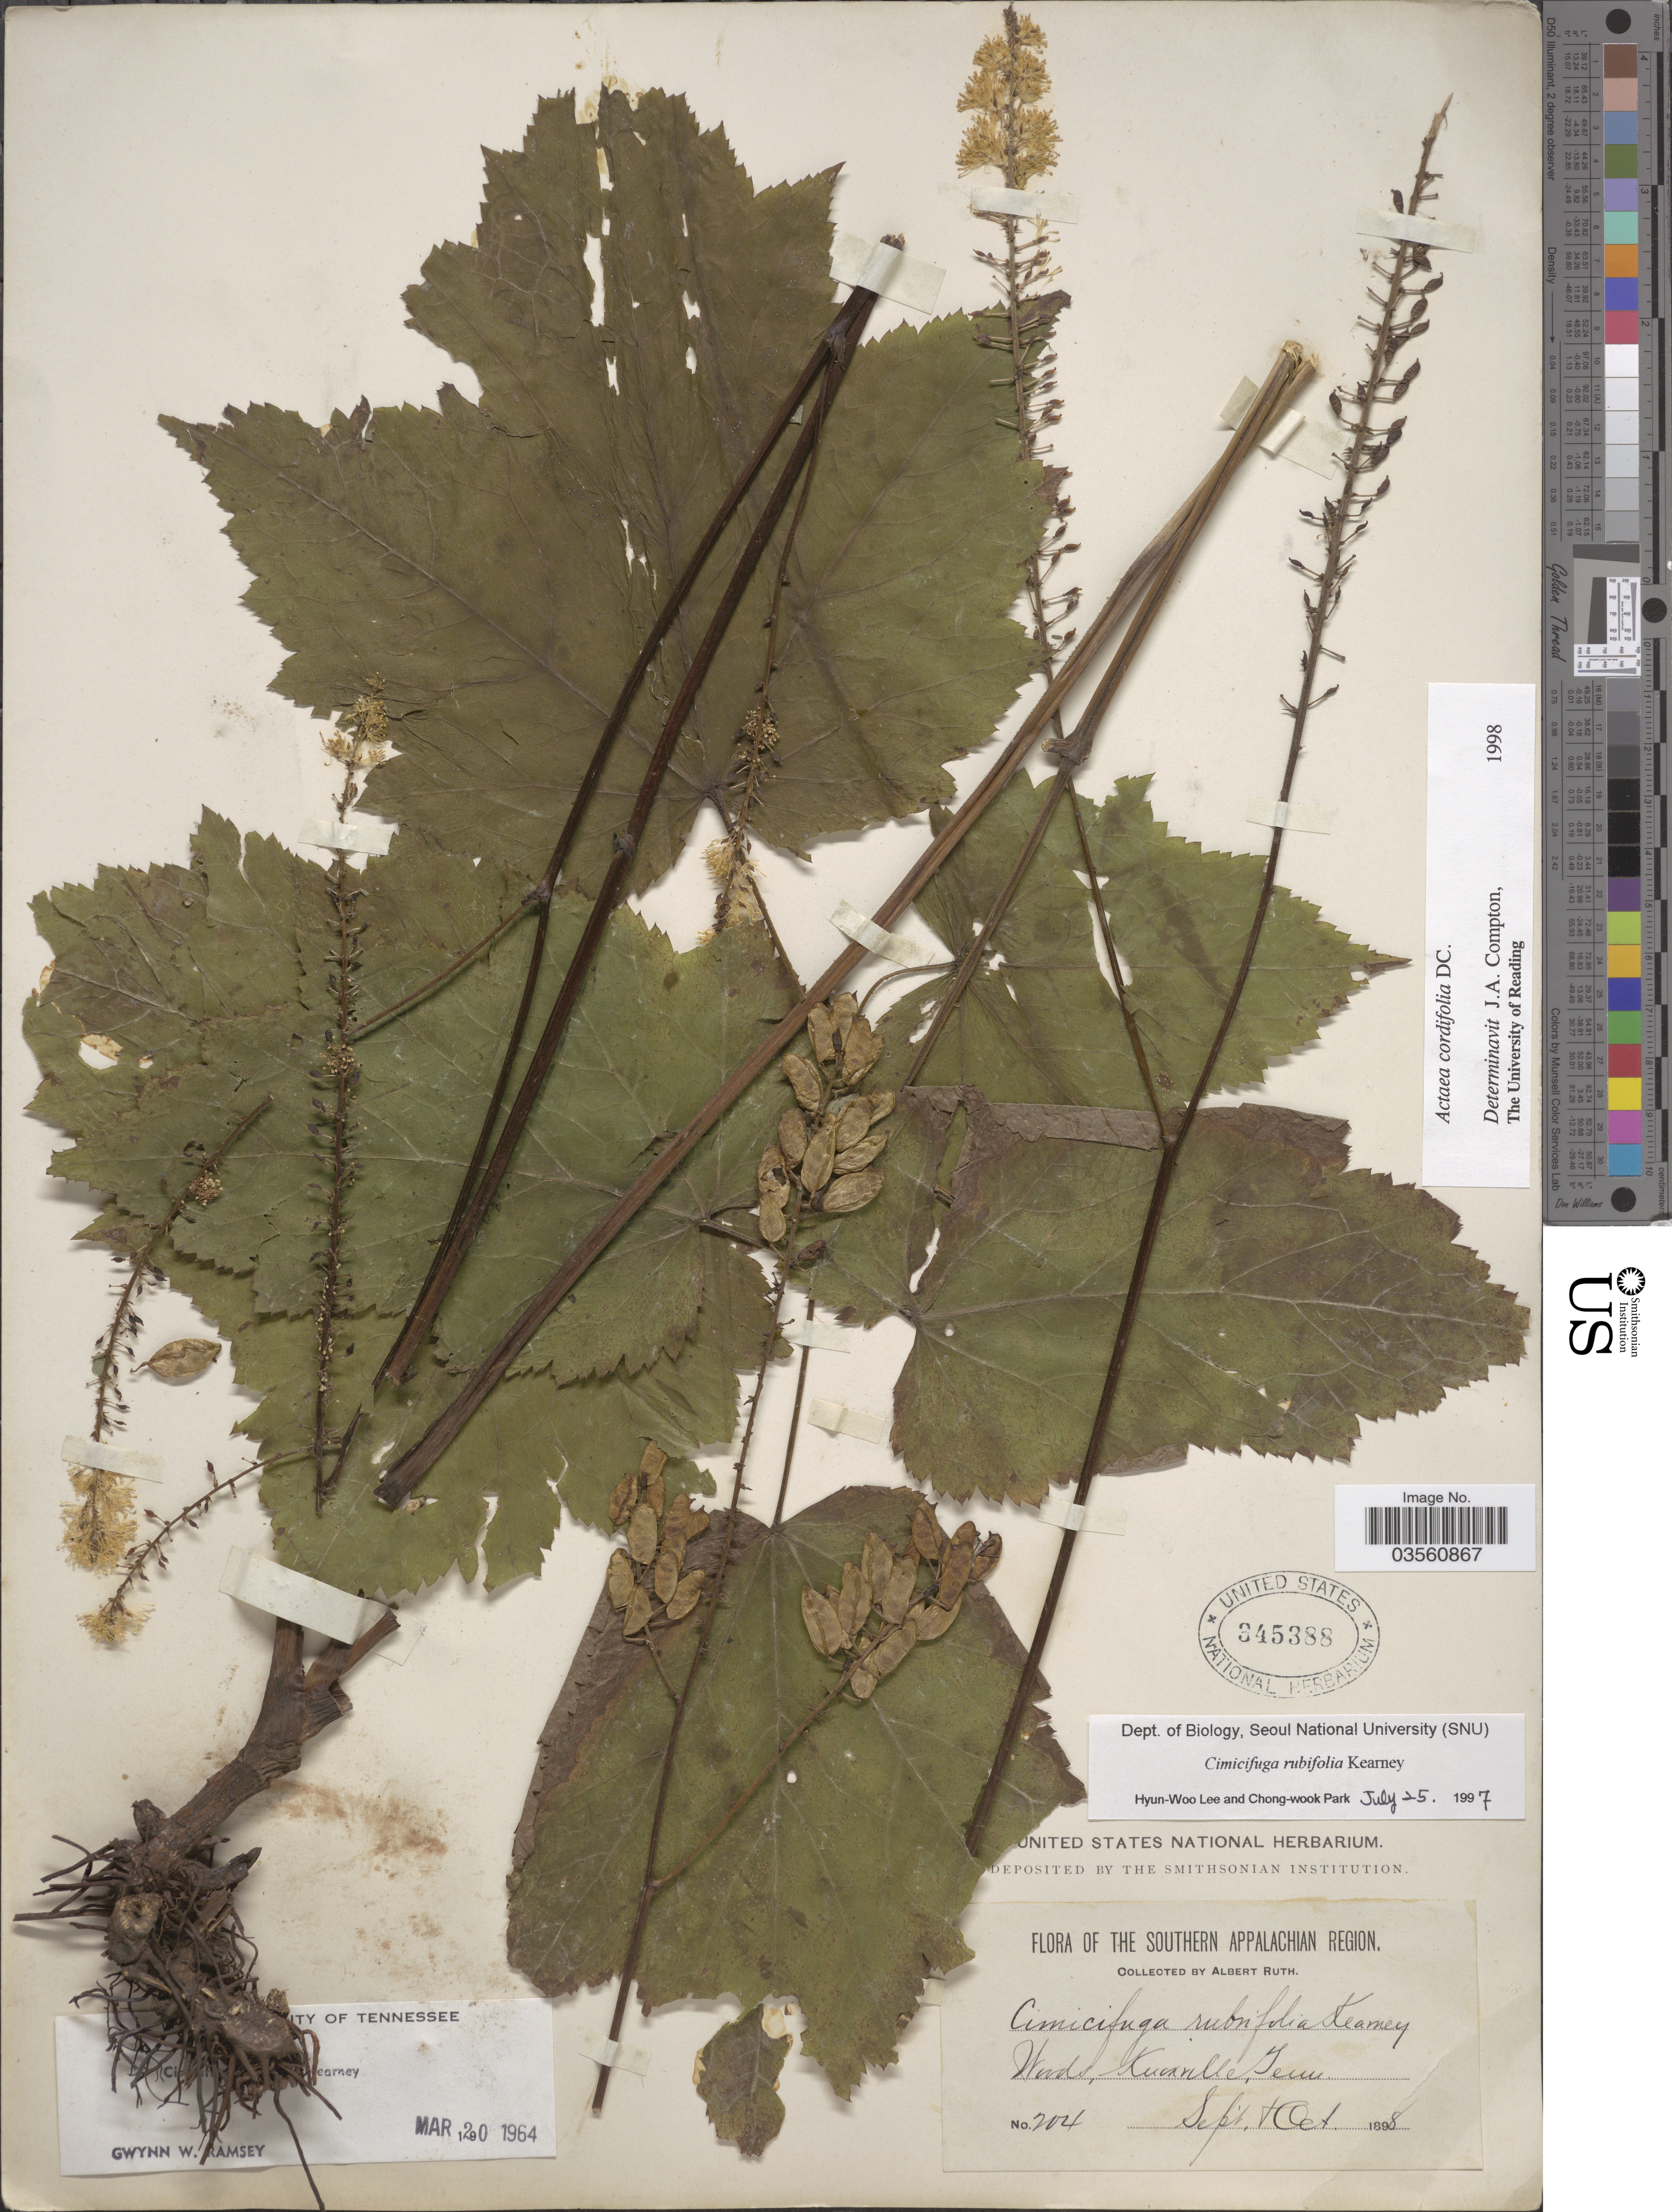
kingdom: Plantae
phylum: Tracheophyta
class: Magnoliopsida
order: Ranunculales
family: Ranunculaceae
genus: Actaea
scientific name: Actaea rubifolia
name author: (Kearney) Kartesz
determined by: Strong, M. T., (US), Smithsonian Institution - National Museum of Natural History (UNITED STATES)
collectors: A. Ruth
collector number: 204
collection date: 1898-09/1898-10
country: United States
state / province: Tennessee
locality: The Southern Appalachian Region. Knoxville.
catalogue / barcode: US 345388